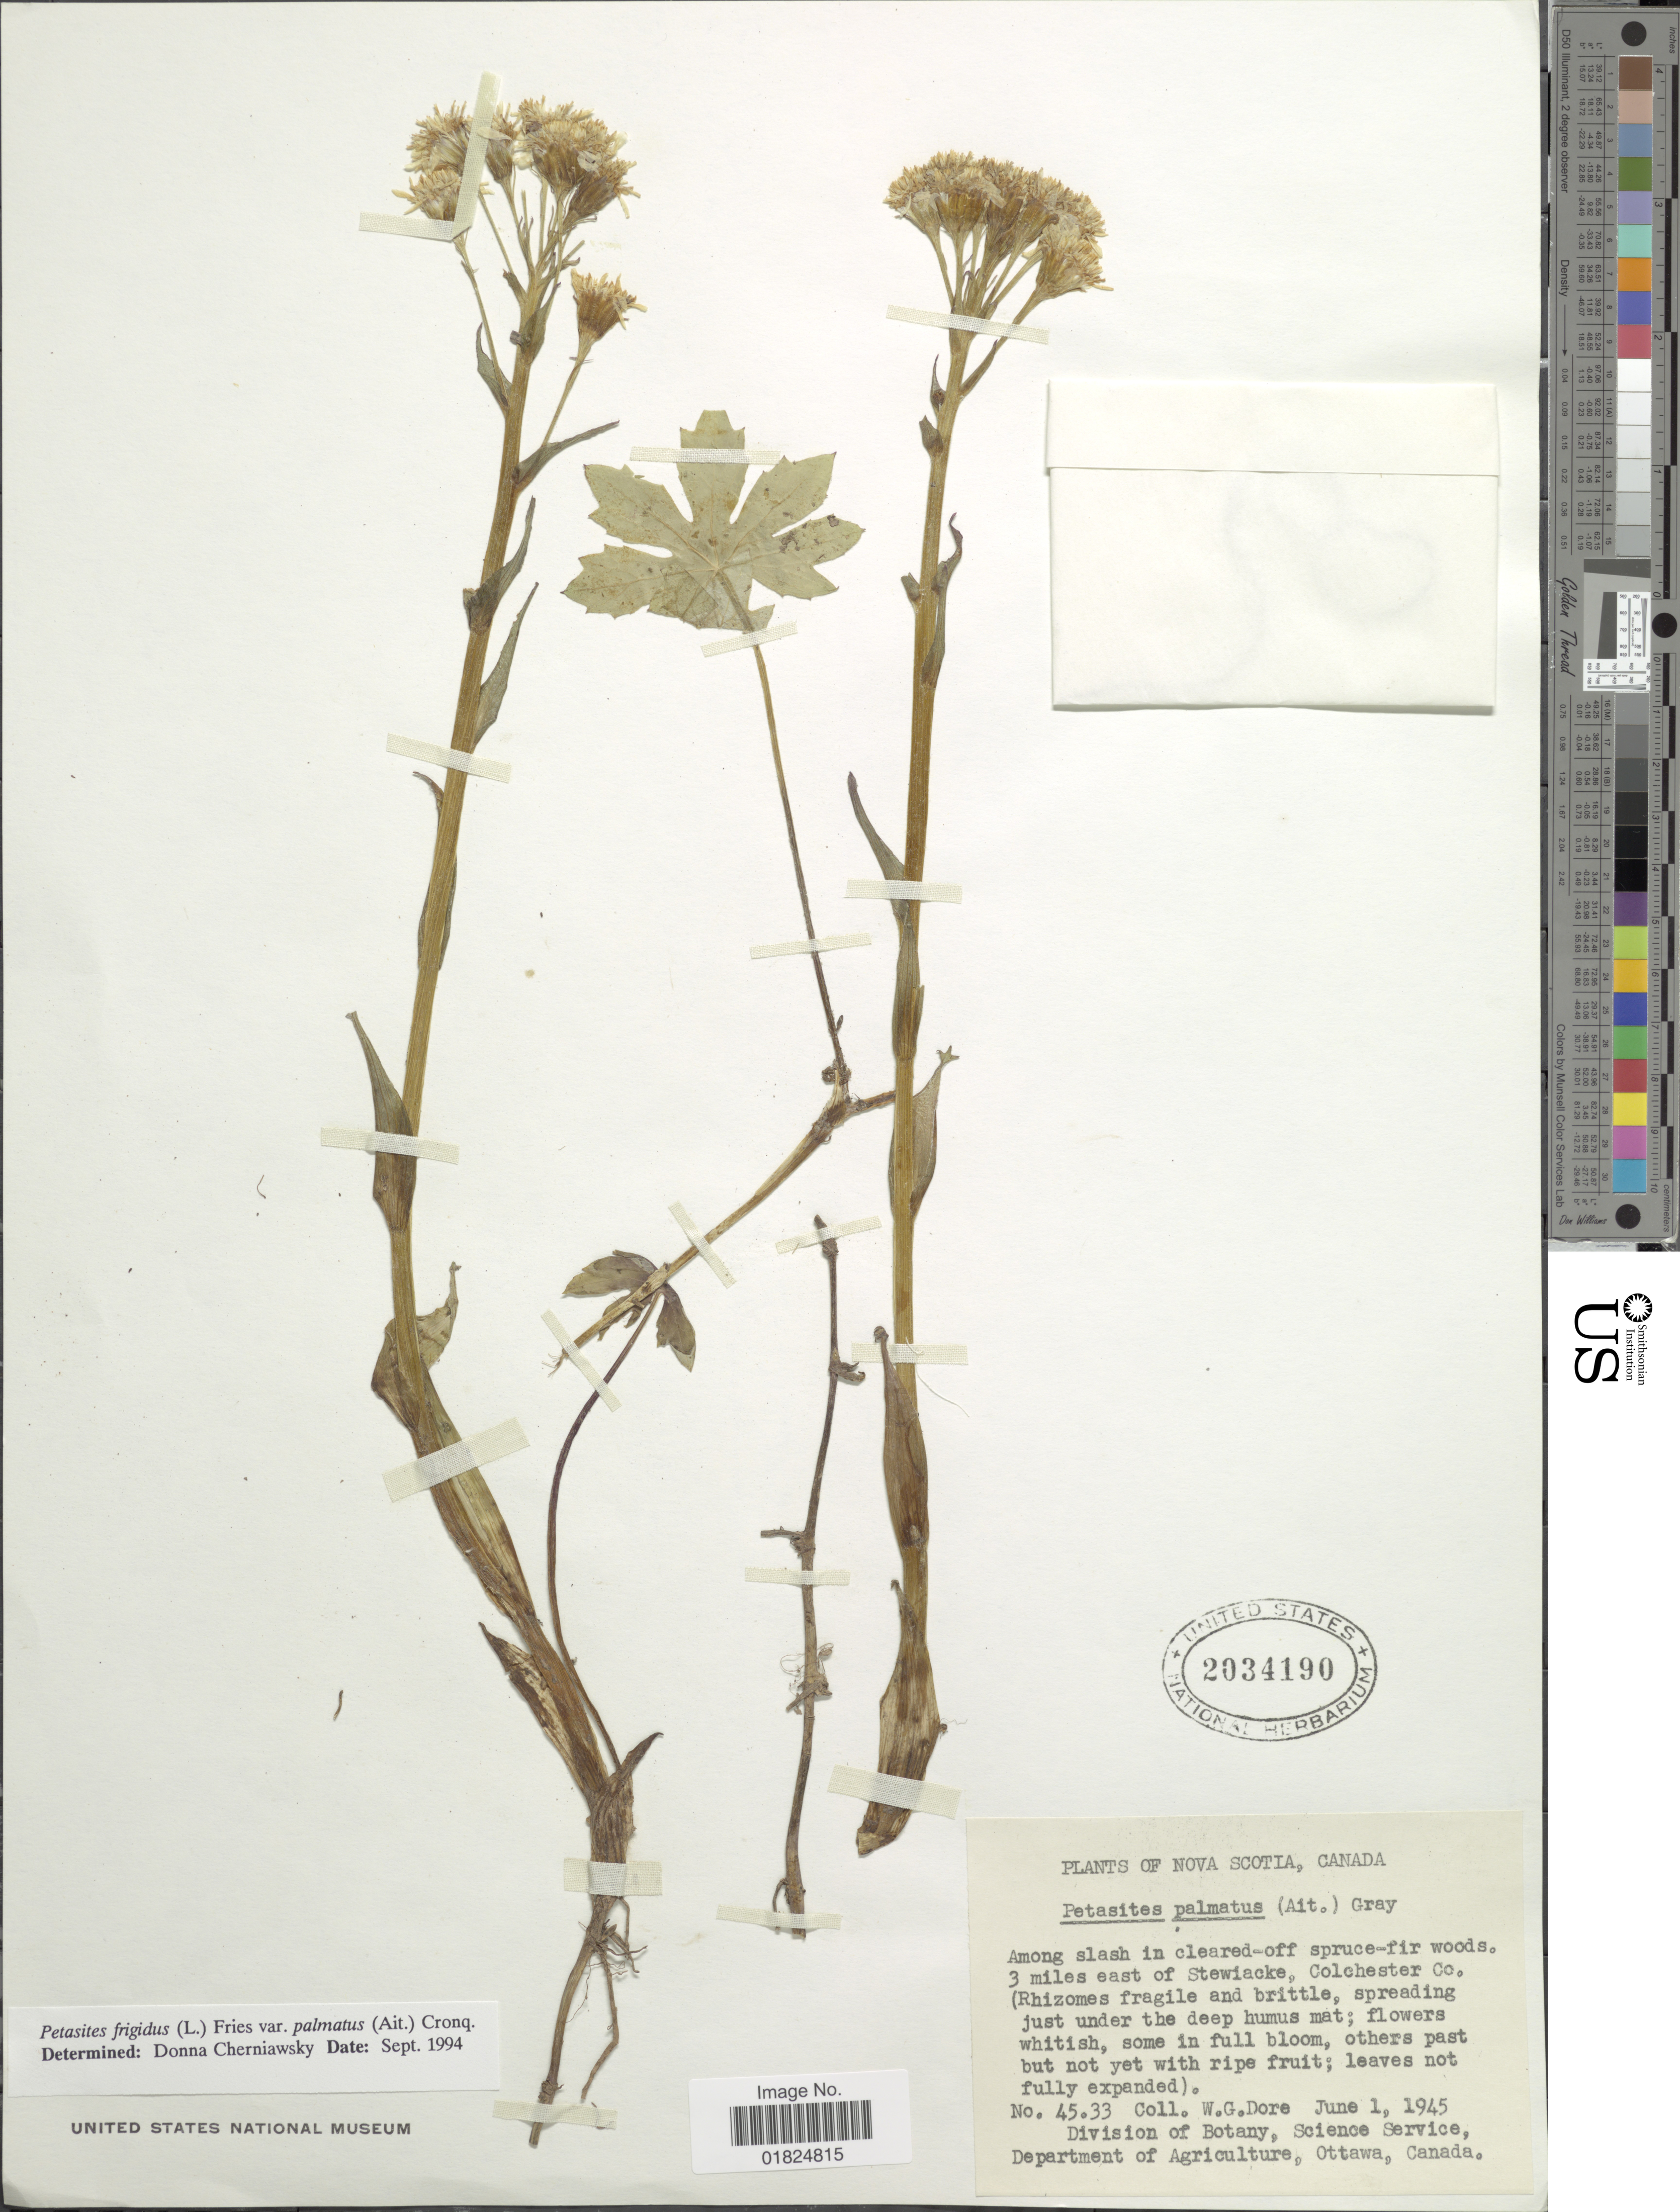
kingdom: Plantae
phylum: Tracheophyta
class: Magnoliopsida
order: Asterales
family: Asteraceae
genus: Petasites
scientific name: Petasites frigidus var. palmatus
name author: (Aiton) Cody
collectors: W. Dore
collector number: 4533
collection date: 1945-06-01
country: Canada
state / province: Nova Scotia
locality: Nova Scotia. 3 miles east of Stewiacke, Colchester Co.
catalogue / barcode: US 2034190